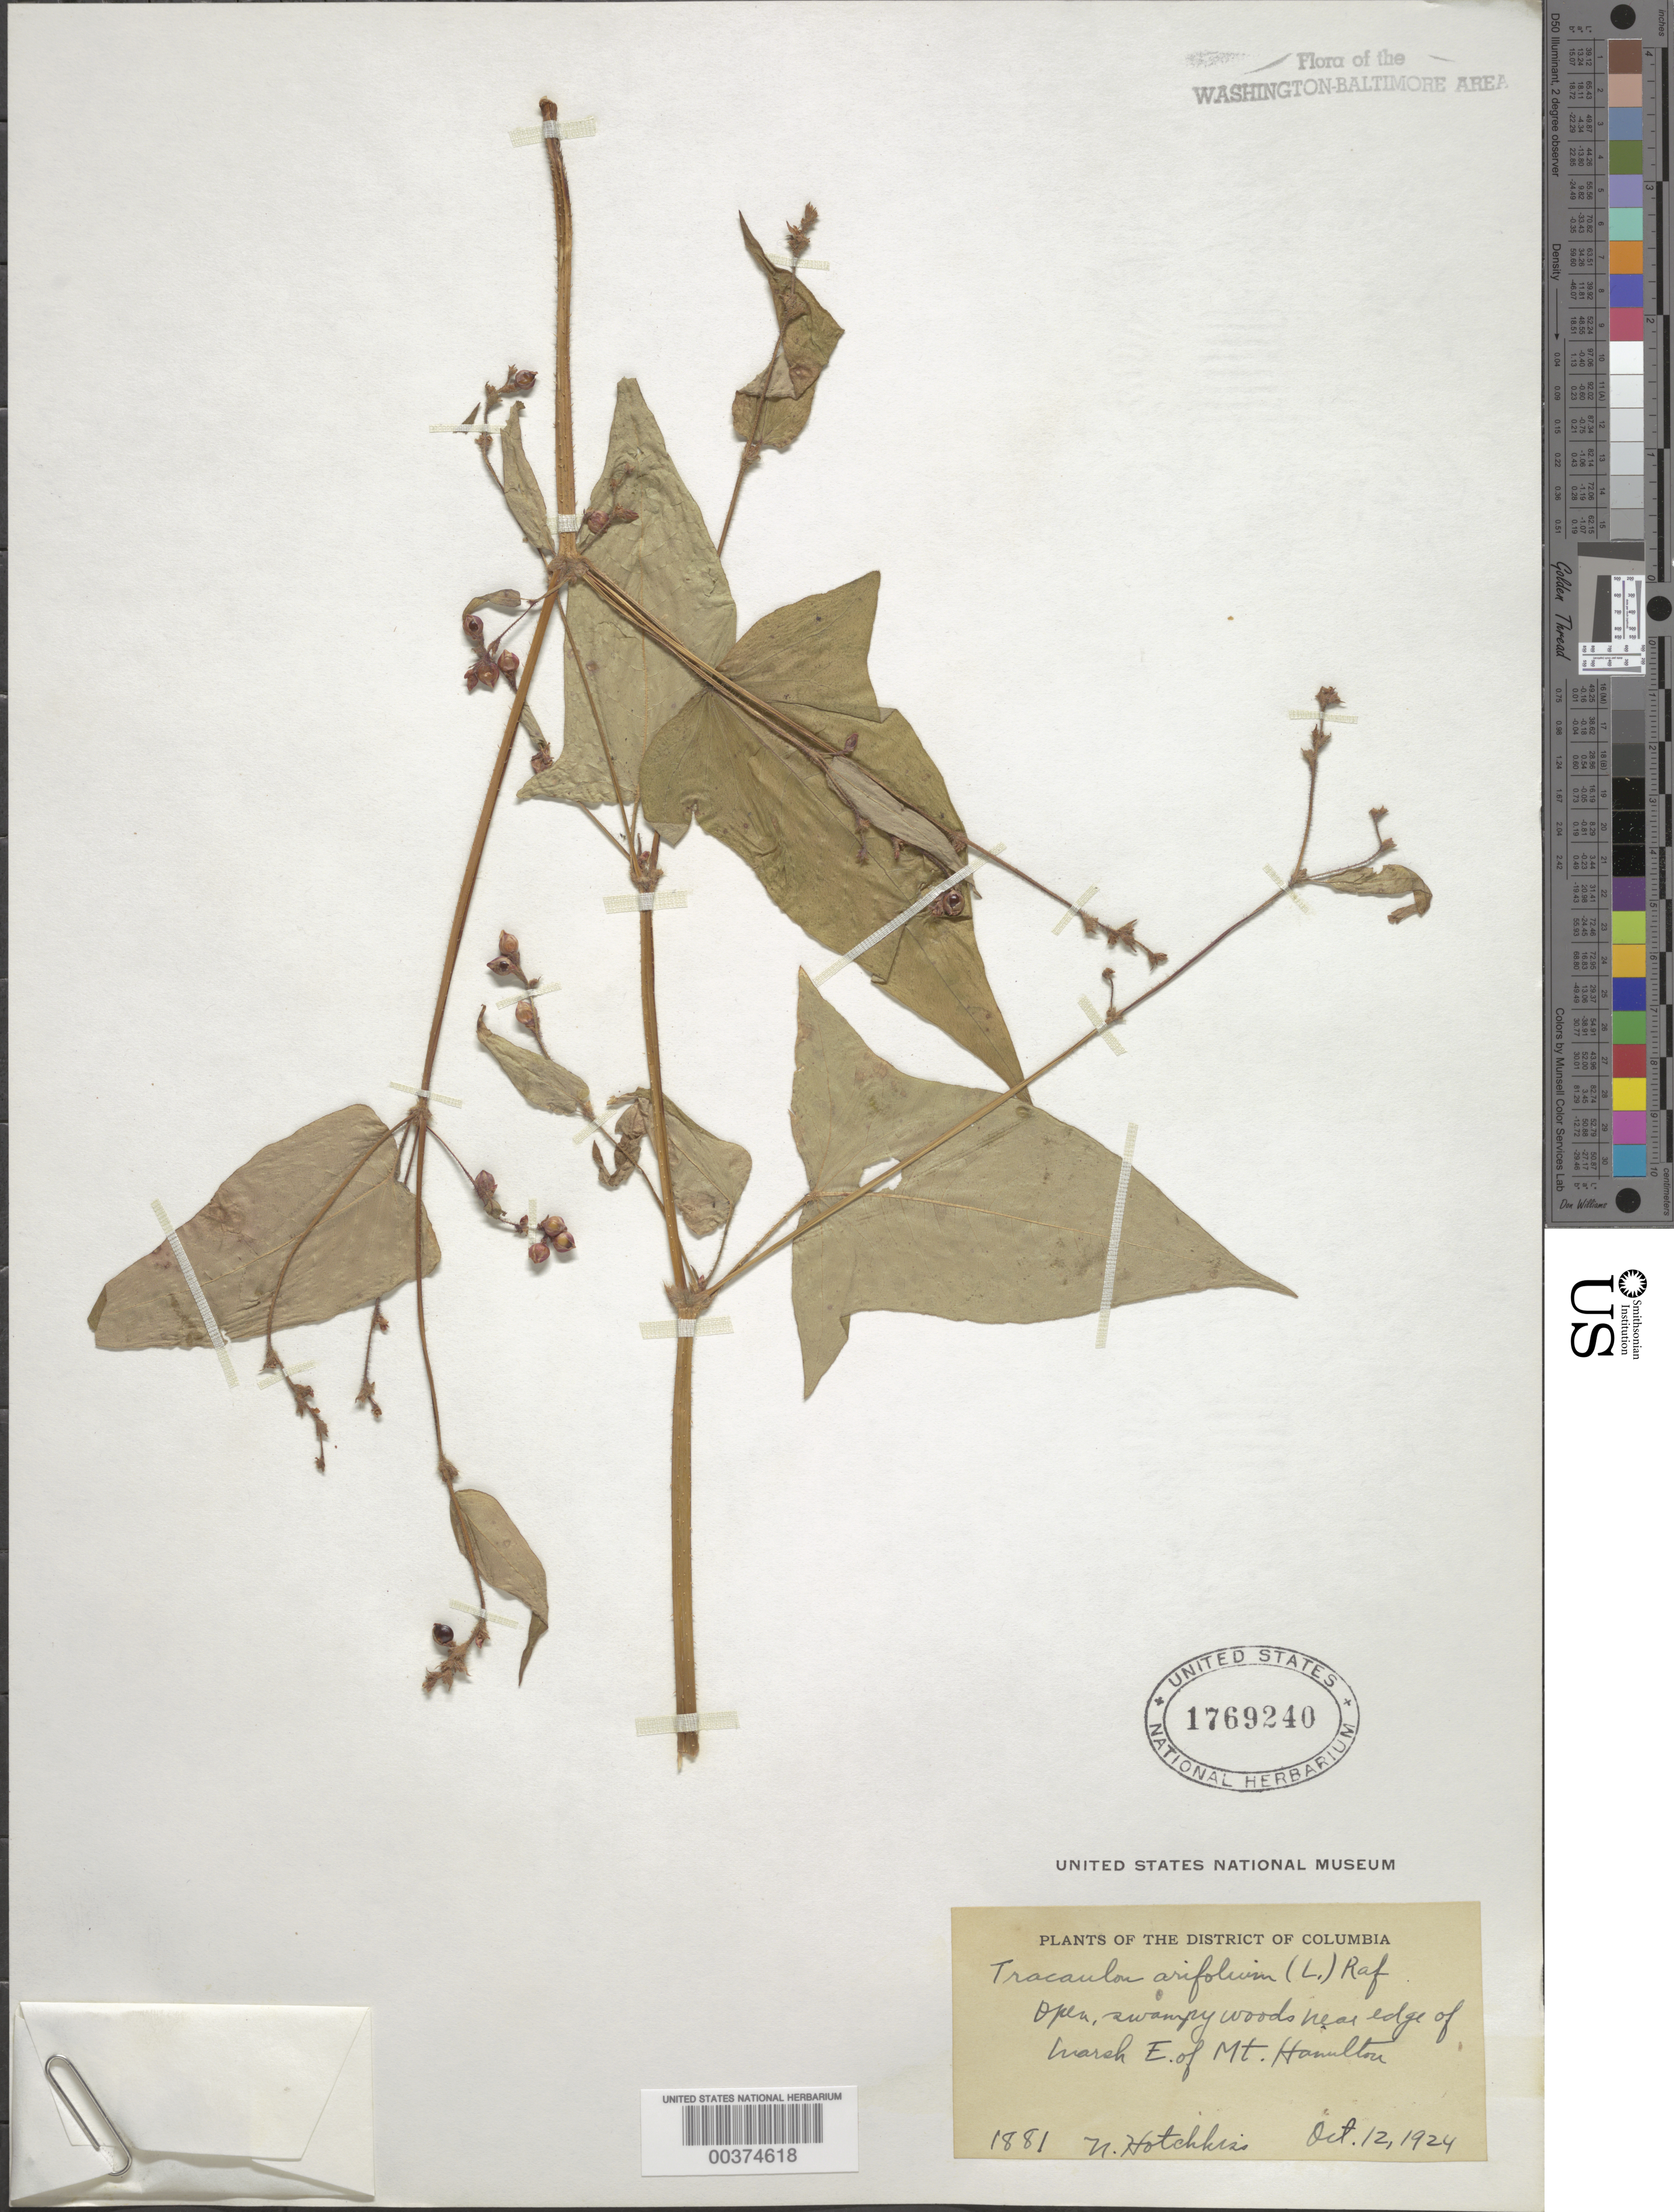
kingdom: Plantae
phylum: Tracheophyta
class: Magnoliopsida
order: Caryophyllales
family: Polygonaceae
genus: Persicaria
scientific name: Persicaria arifolia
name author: (L.) Haraldson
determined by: Atha, D. E.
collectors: N. Hotchkiss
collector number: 1881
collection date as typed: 12 Oct 1924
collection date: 1924-10-12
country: United States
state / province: District of Columbia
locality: East of Mount Hamilton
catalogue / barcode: US 1769240